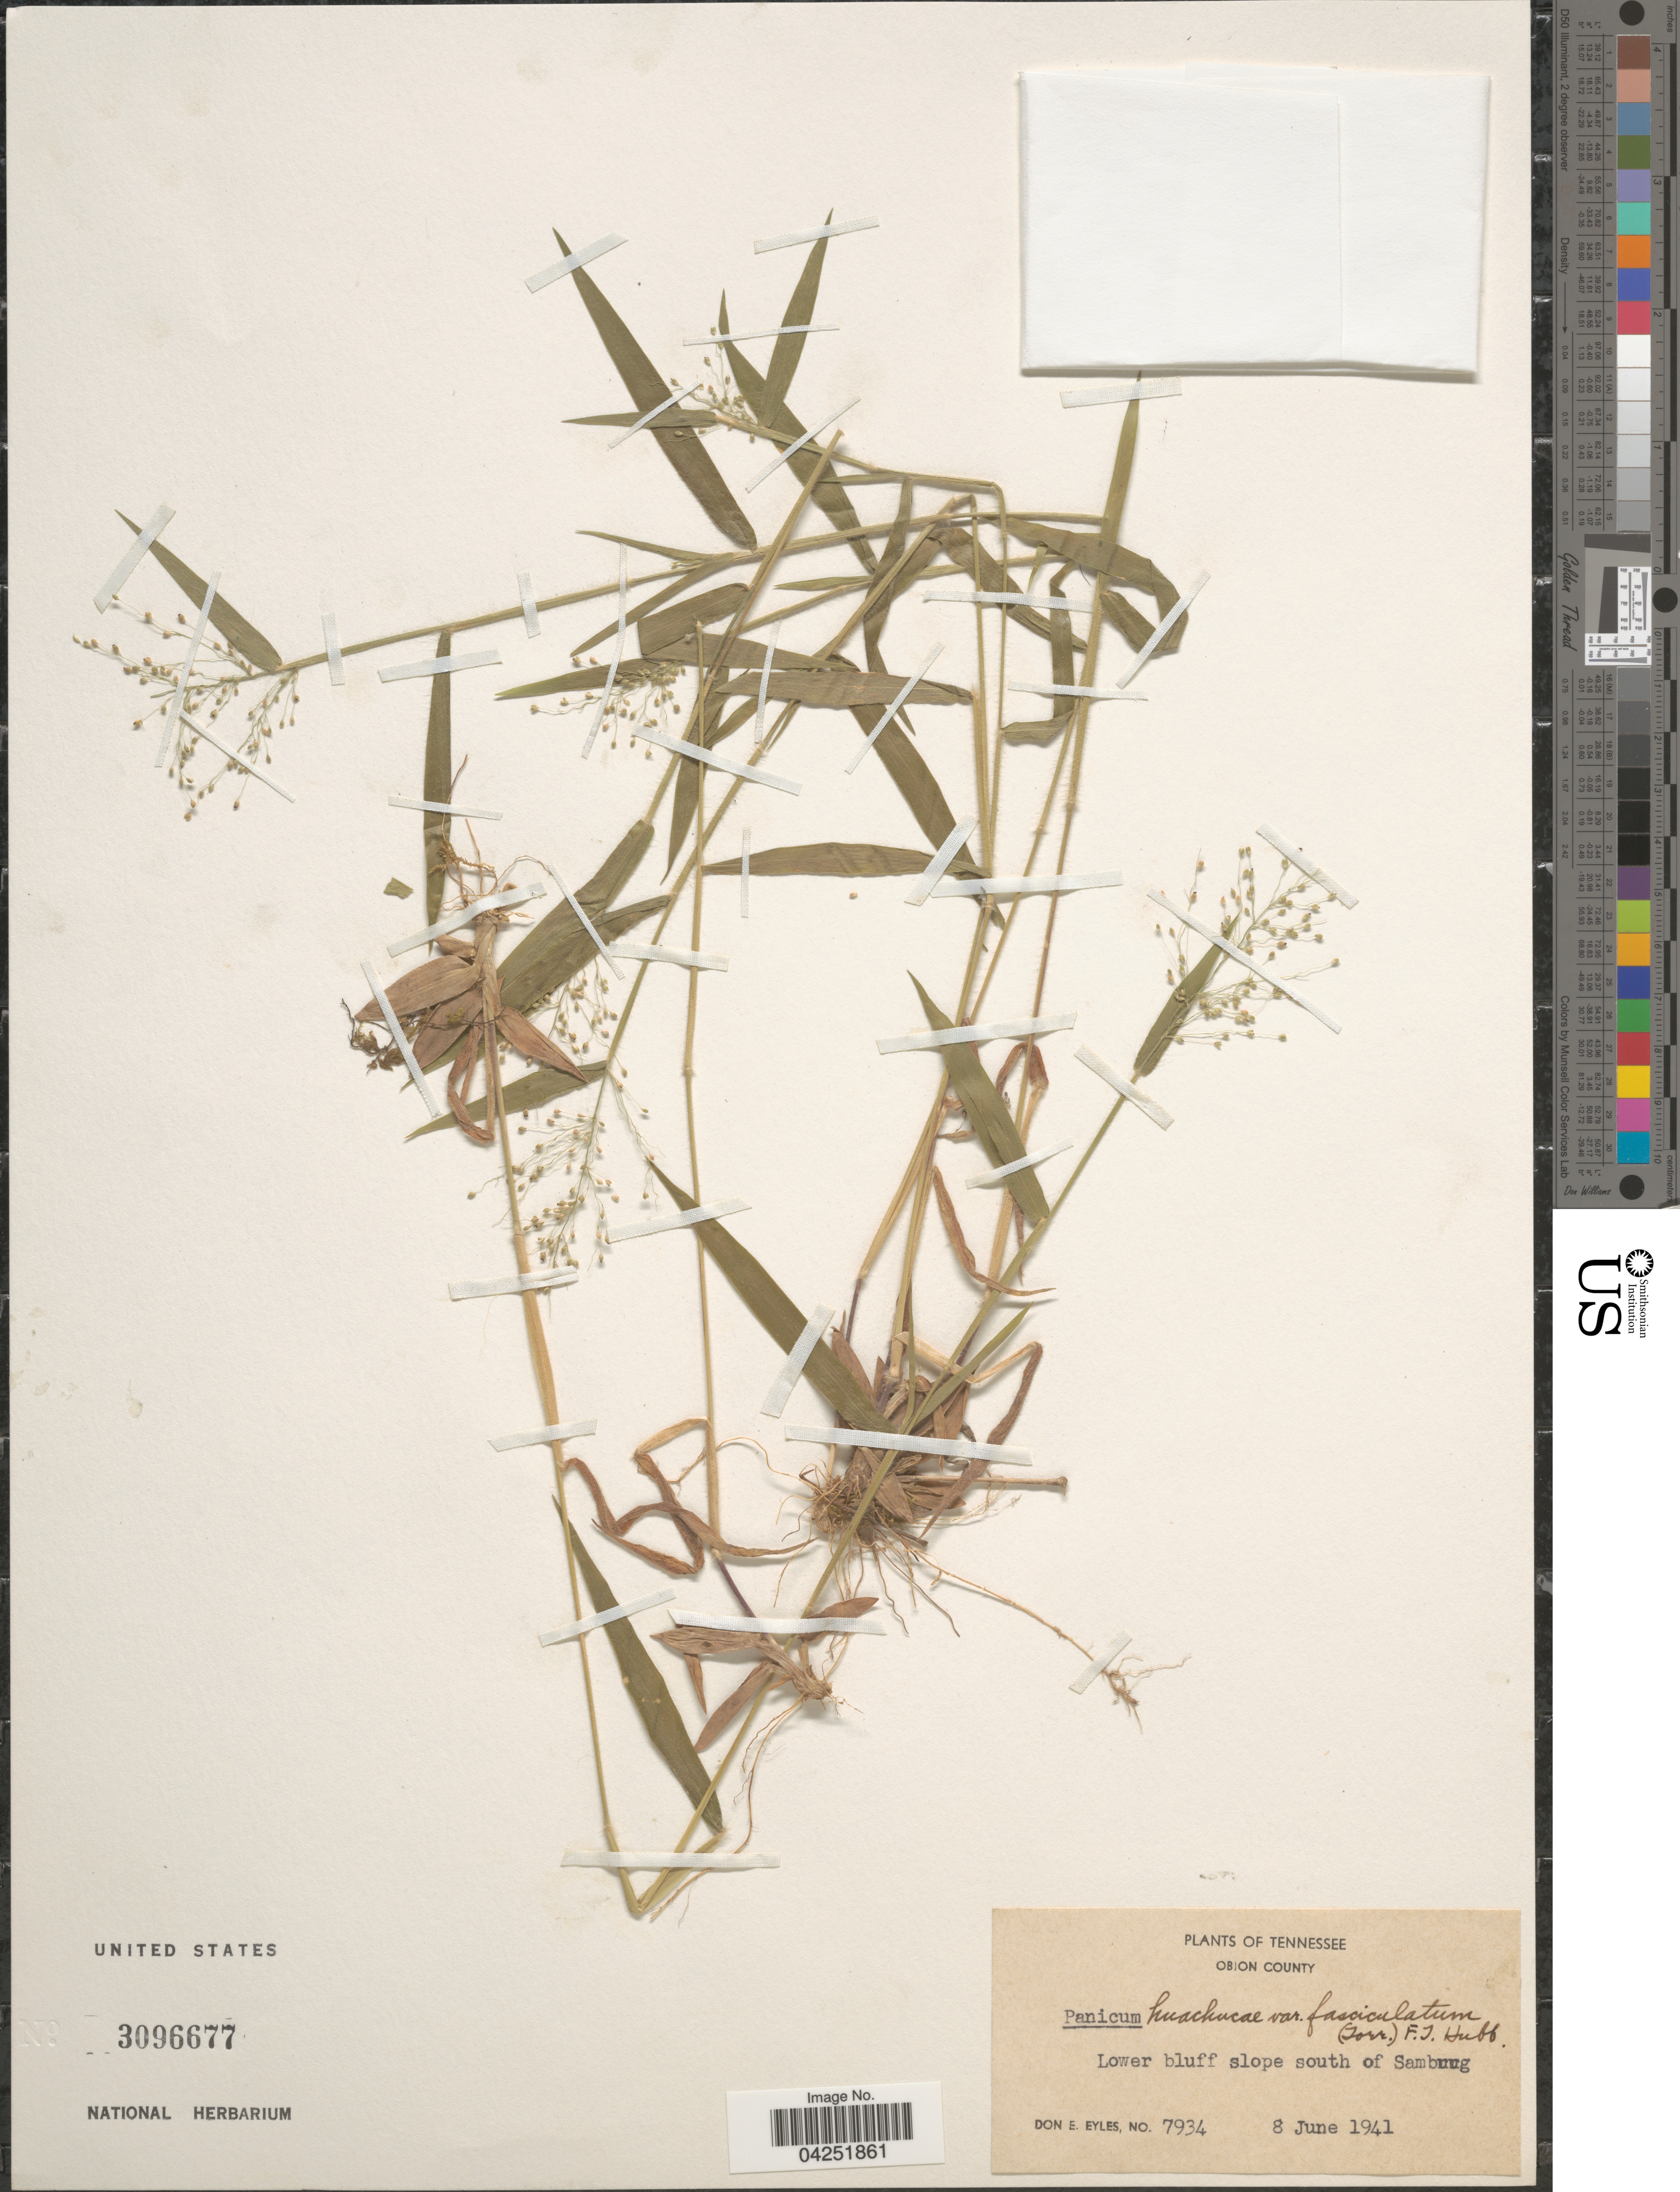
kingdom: Plantae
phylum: Tracheophyta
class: Liliopsida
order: Poales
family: Poaceae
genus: Dichanthelium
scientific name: Dichanthelium acuminatum var. fasciculatum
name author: (Torr.) Freckmann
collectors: D. Eyles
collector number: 7934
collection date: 1941-06-08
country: United States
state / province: Tennessee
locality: Obion County. Lower bluff slope south of Samburg.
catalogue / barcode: US 3096677